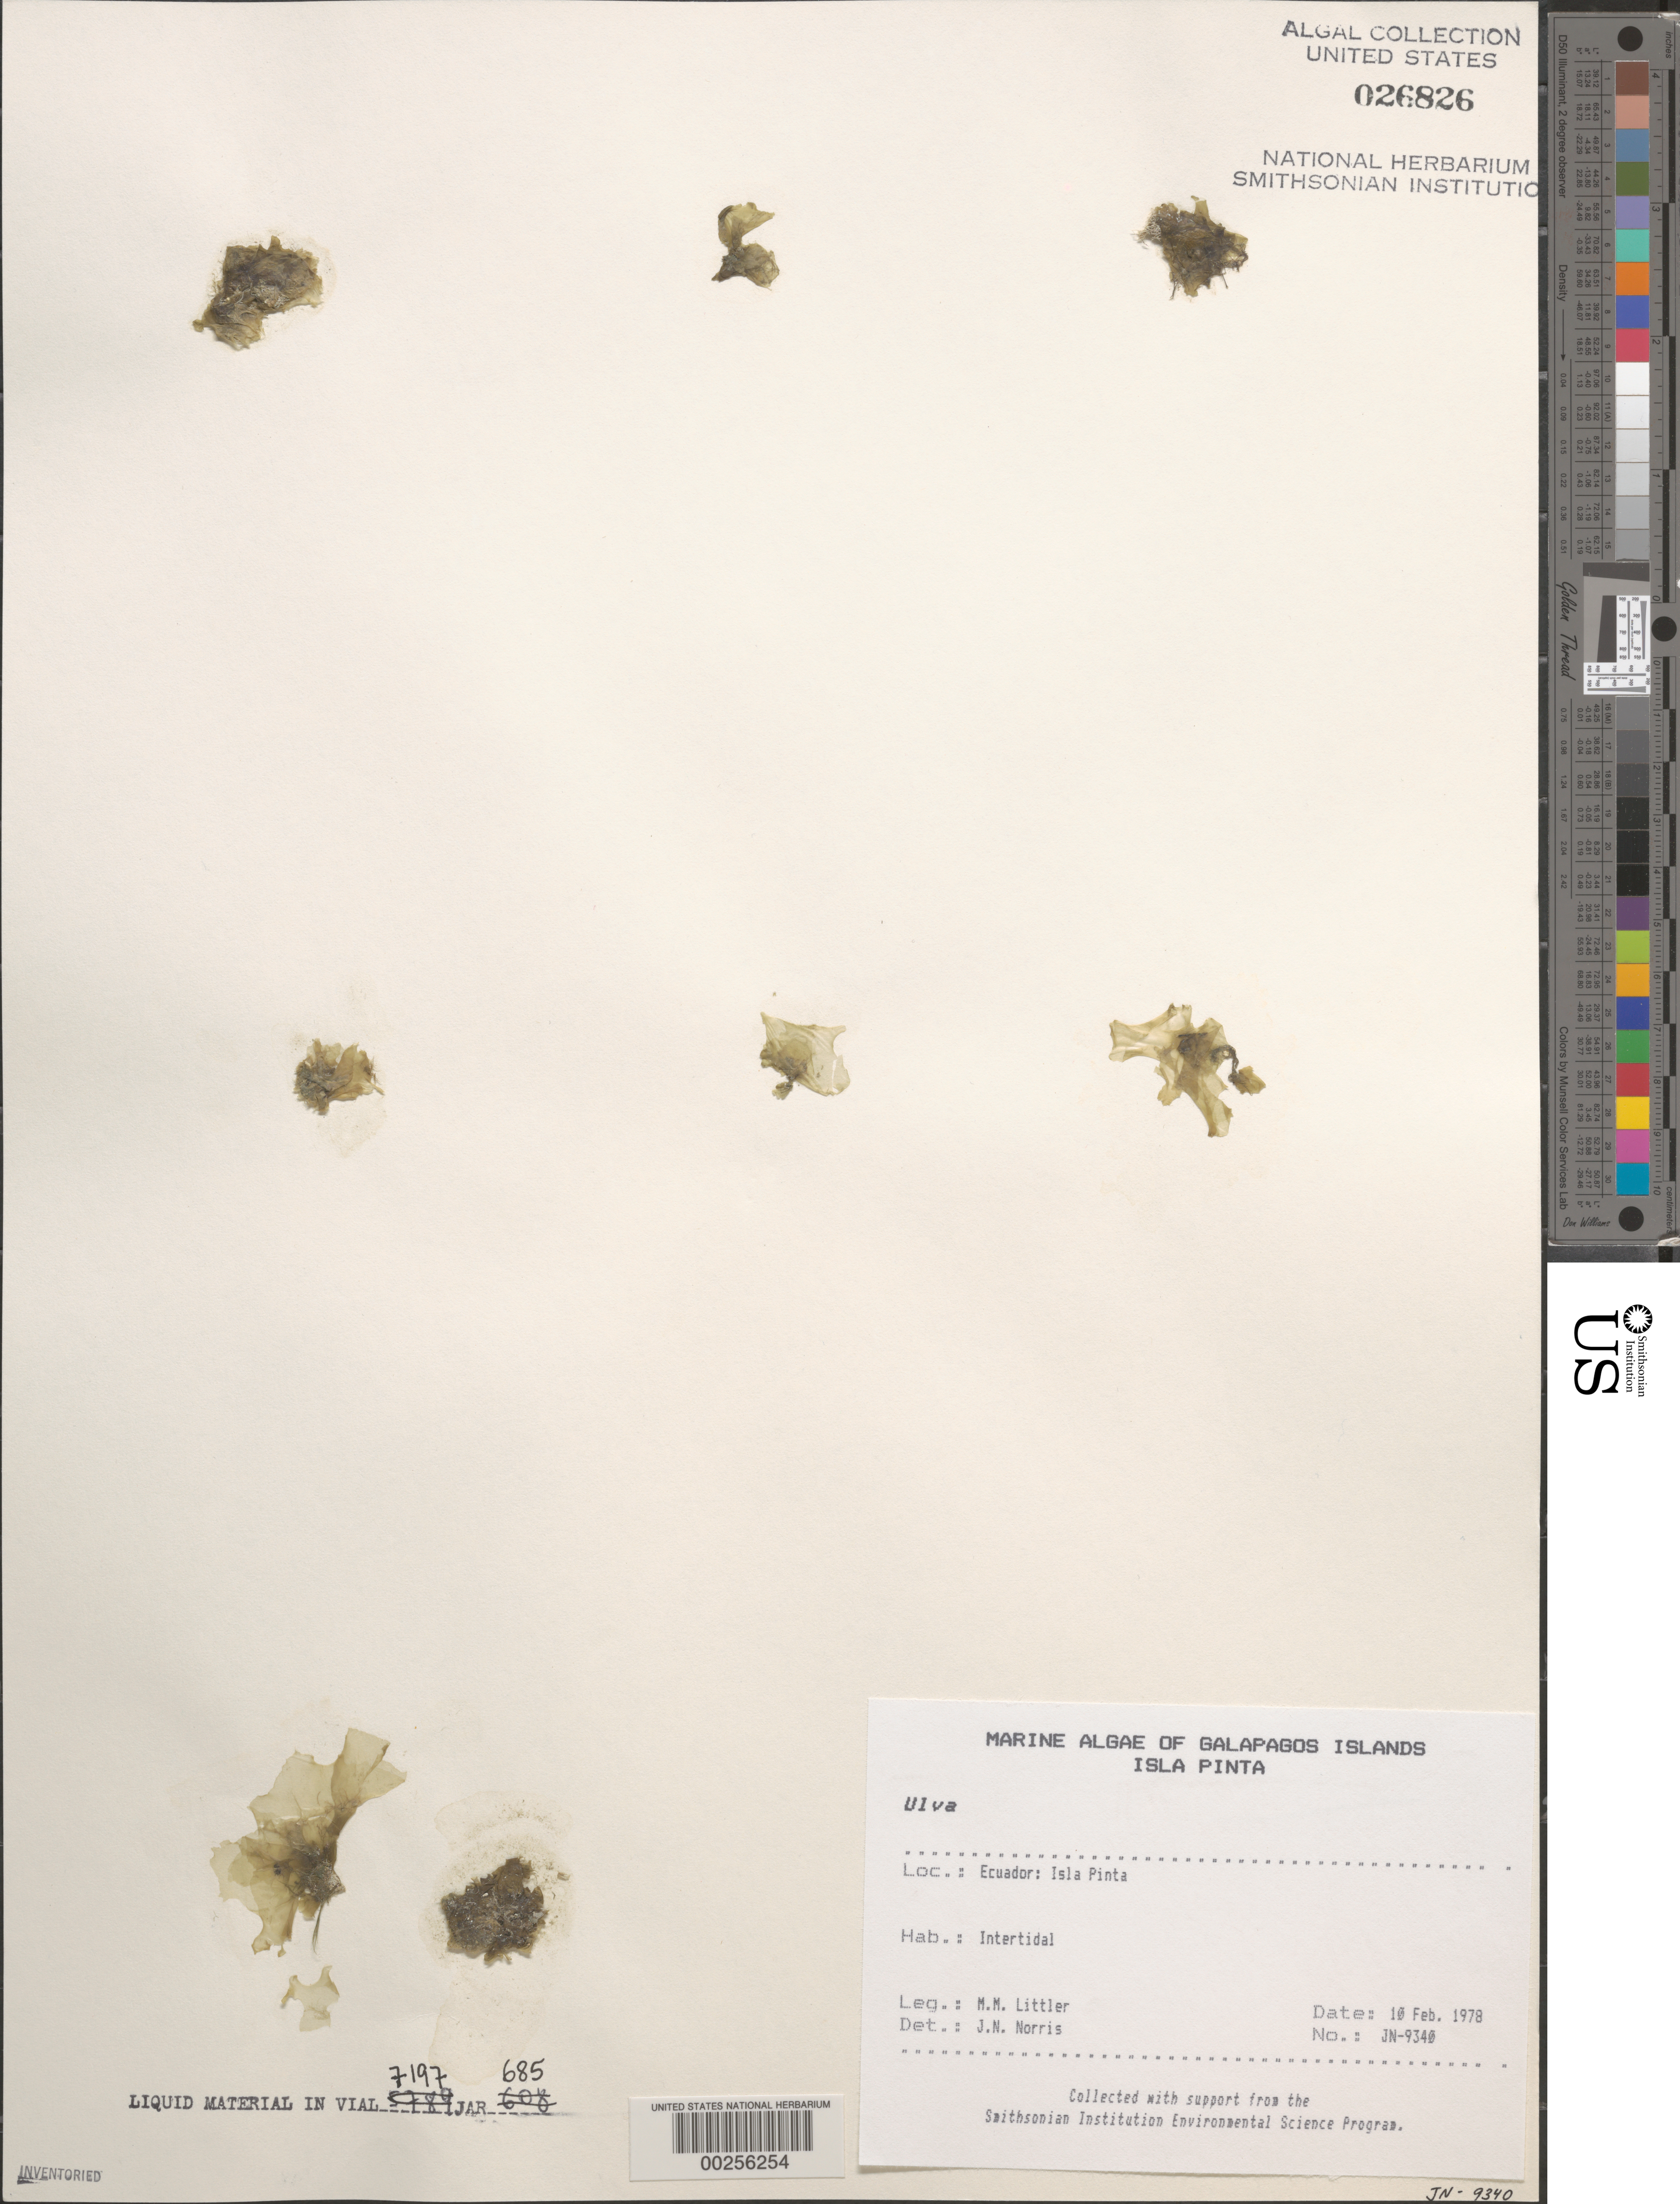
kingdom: Plantae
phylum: Chlorophyta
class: Ulvophyceae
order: Ulvales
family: Ulvaceae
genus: Ulva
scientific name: Ulva sp.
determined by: Norris, James N.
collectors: M. M. Littler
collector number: Jn-9340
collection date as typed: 10 Feb 1978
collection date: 1978-02-10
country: Ecuador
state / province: Colón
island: Pinta [Abingdon]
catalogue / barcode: US 26826